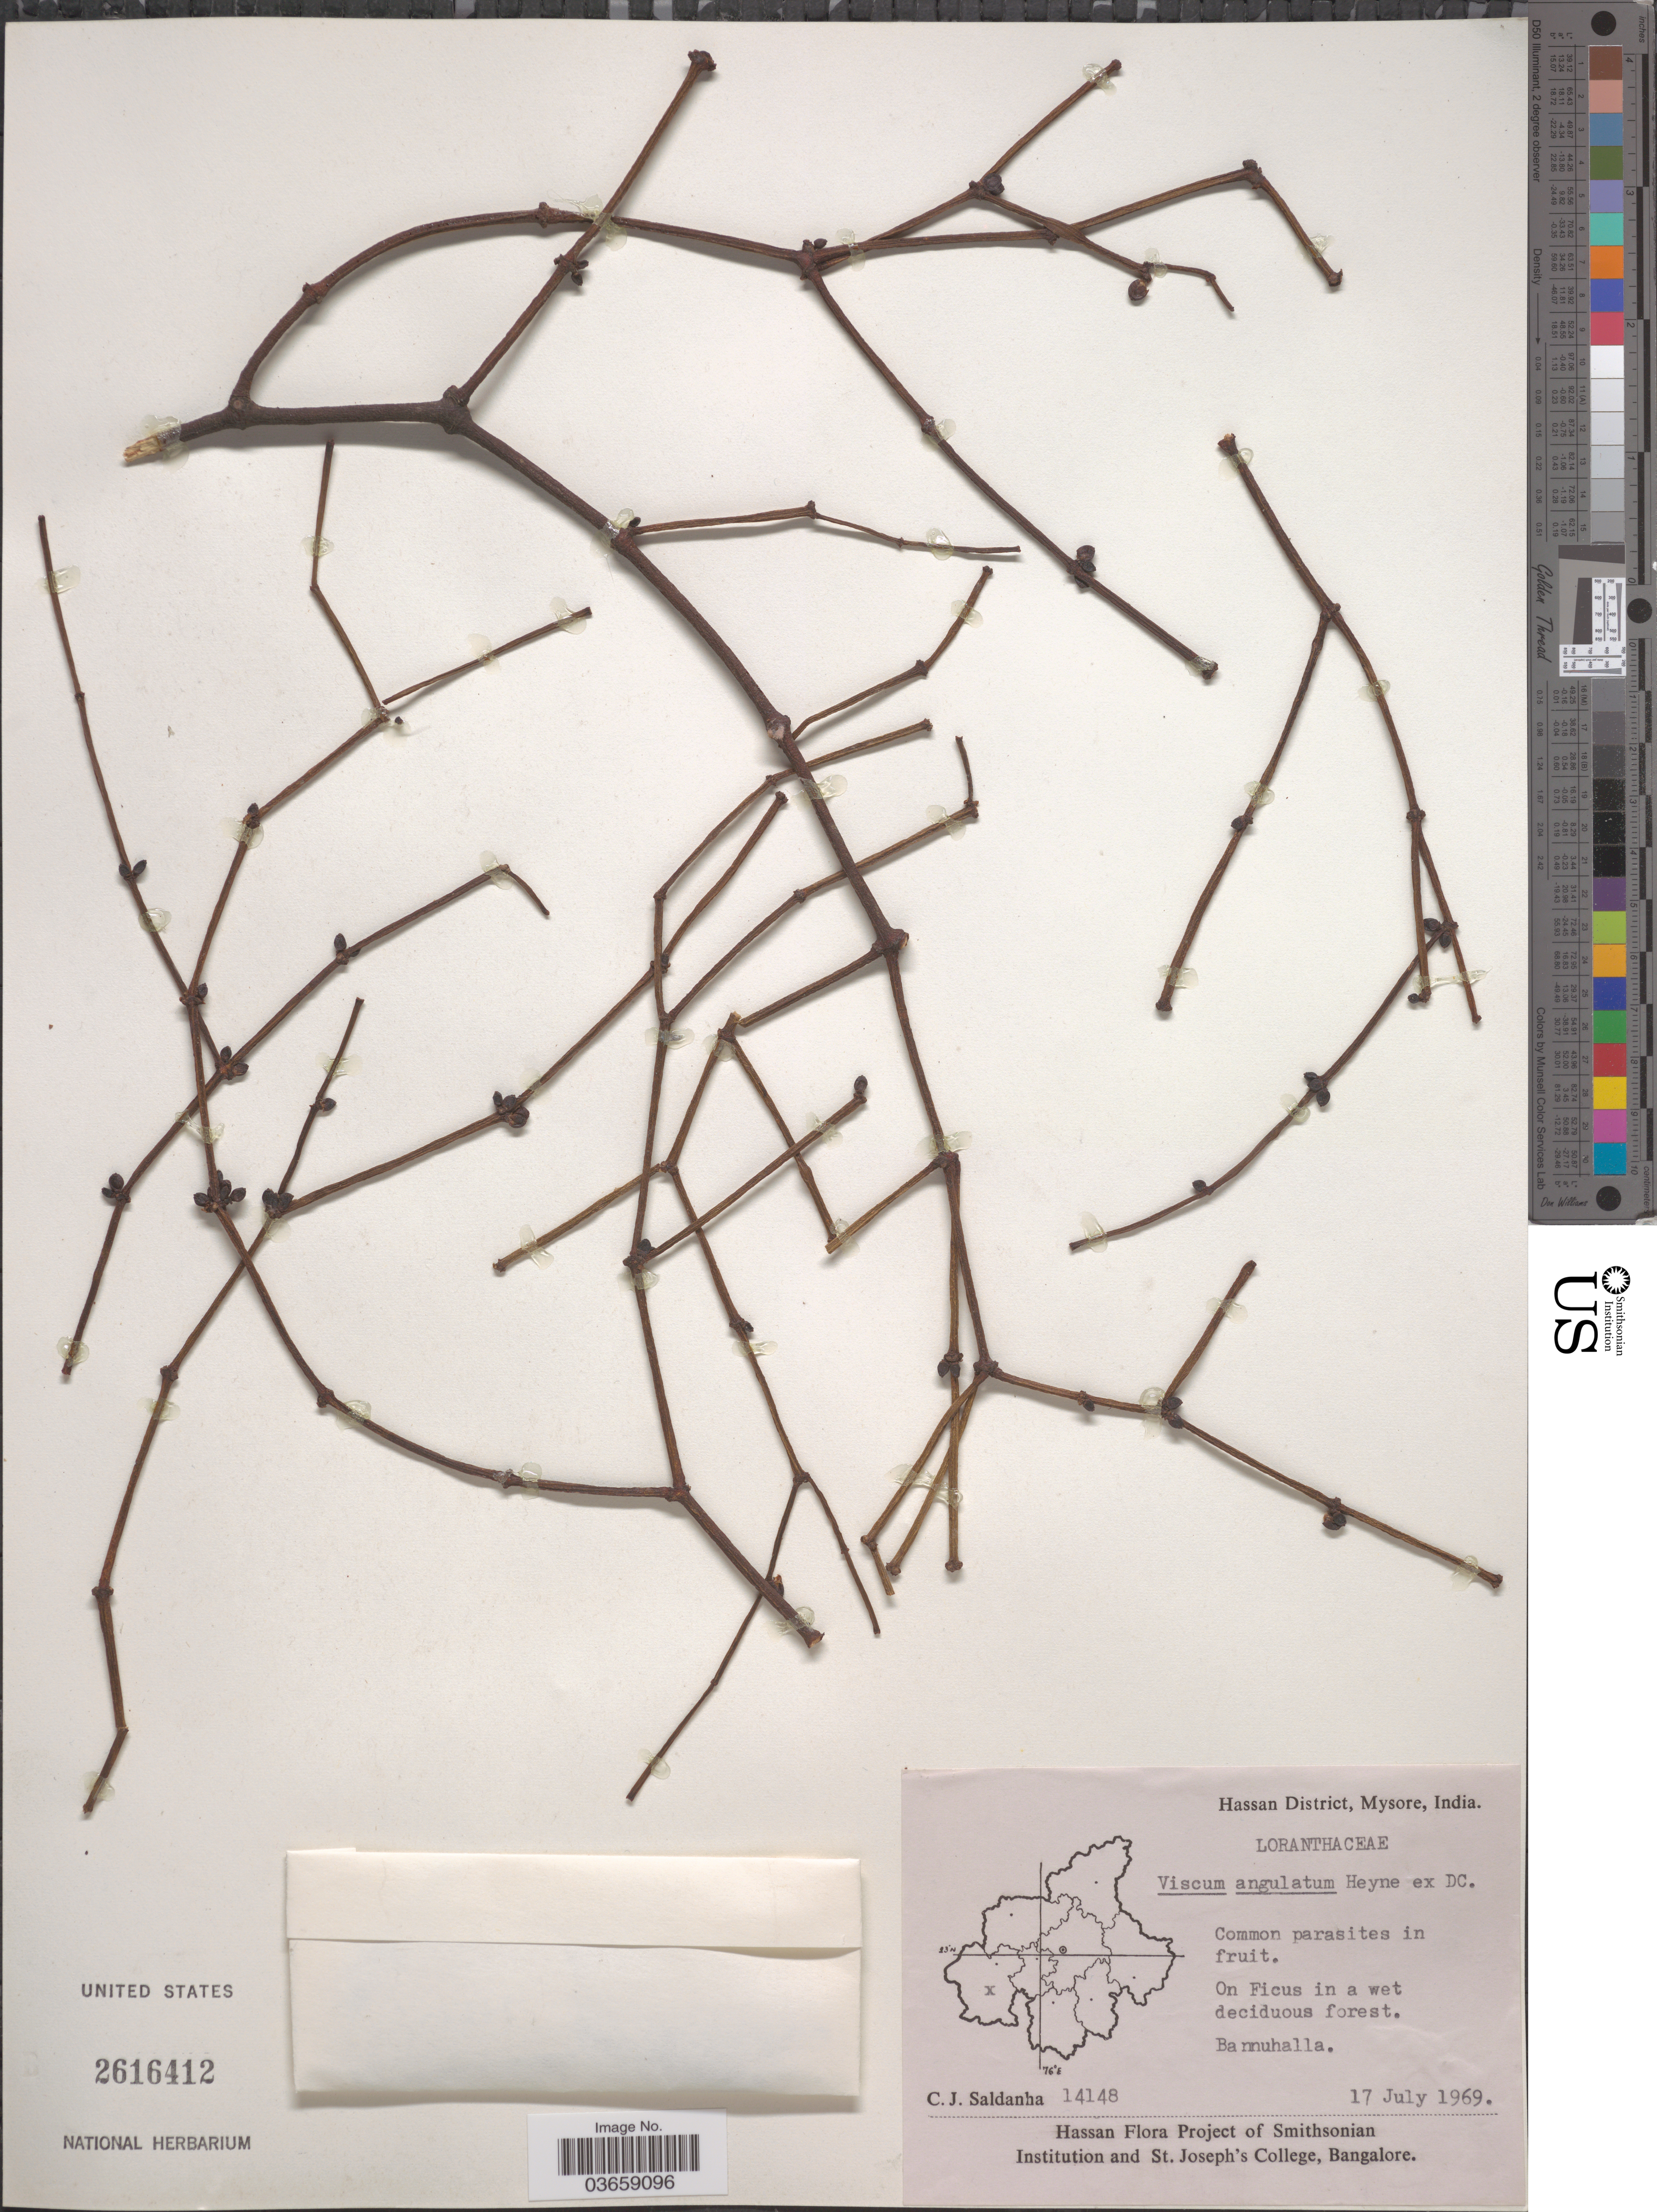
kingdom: Plantae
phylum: Tracheophyta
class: Magnoliopsida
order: Santalales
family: Viscaceae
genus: Viscum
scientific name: Viscum angulatum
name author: B. Heyne ex DC.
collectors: C. J. Saldanha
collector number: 14148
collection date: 1969-07-17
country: India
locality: Hassan District, Mysore. Bannuhalla.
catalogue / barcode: US 2616412